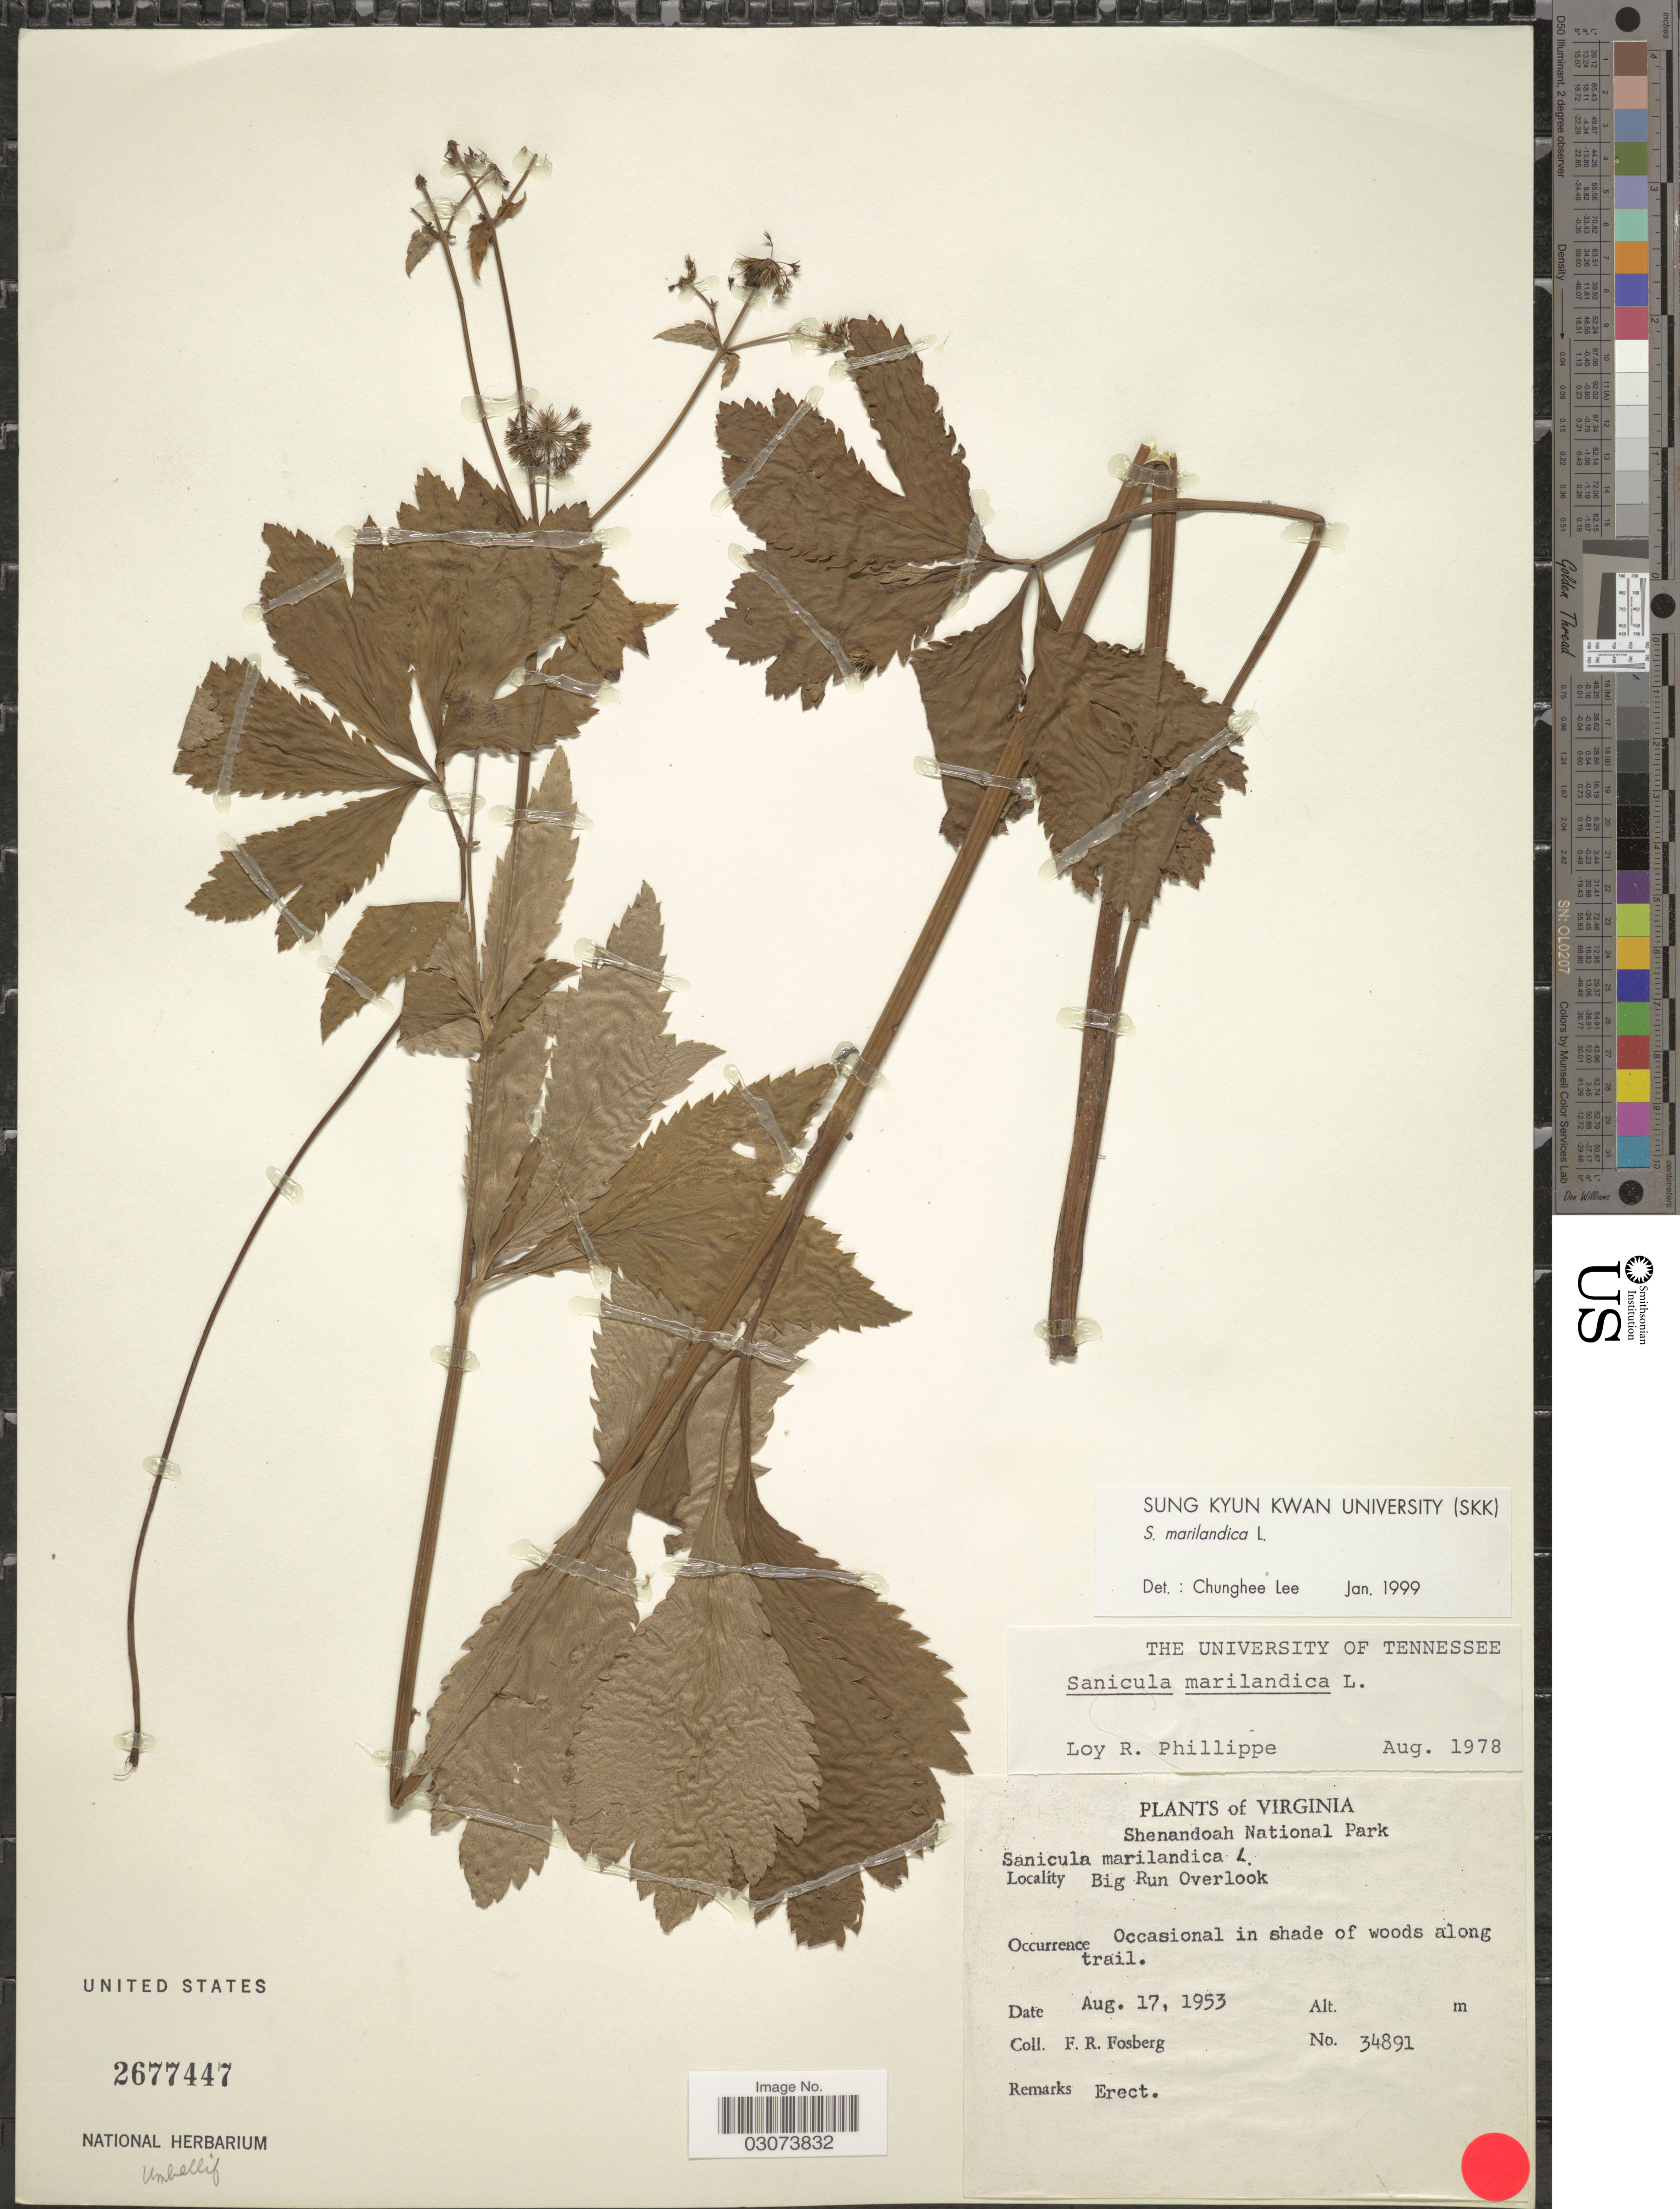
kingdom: Plantae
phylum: Tracheophyta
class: Magnoliopsida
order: Apiales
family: Apiaceae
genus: Sanicula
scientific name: Sanicula marilandica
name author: L.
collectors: F. R. Fosberg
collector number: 34891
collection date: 1953-08-17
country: United States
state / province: Virginia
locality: Shenandoah National Park. Big Run Overlook.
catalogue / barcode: US 2677447